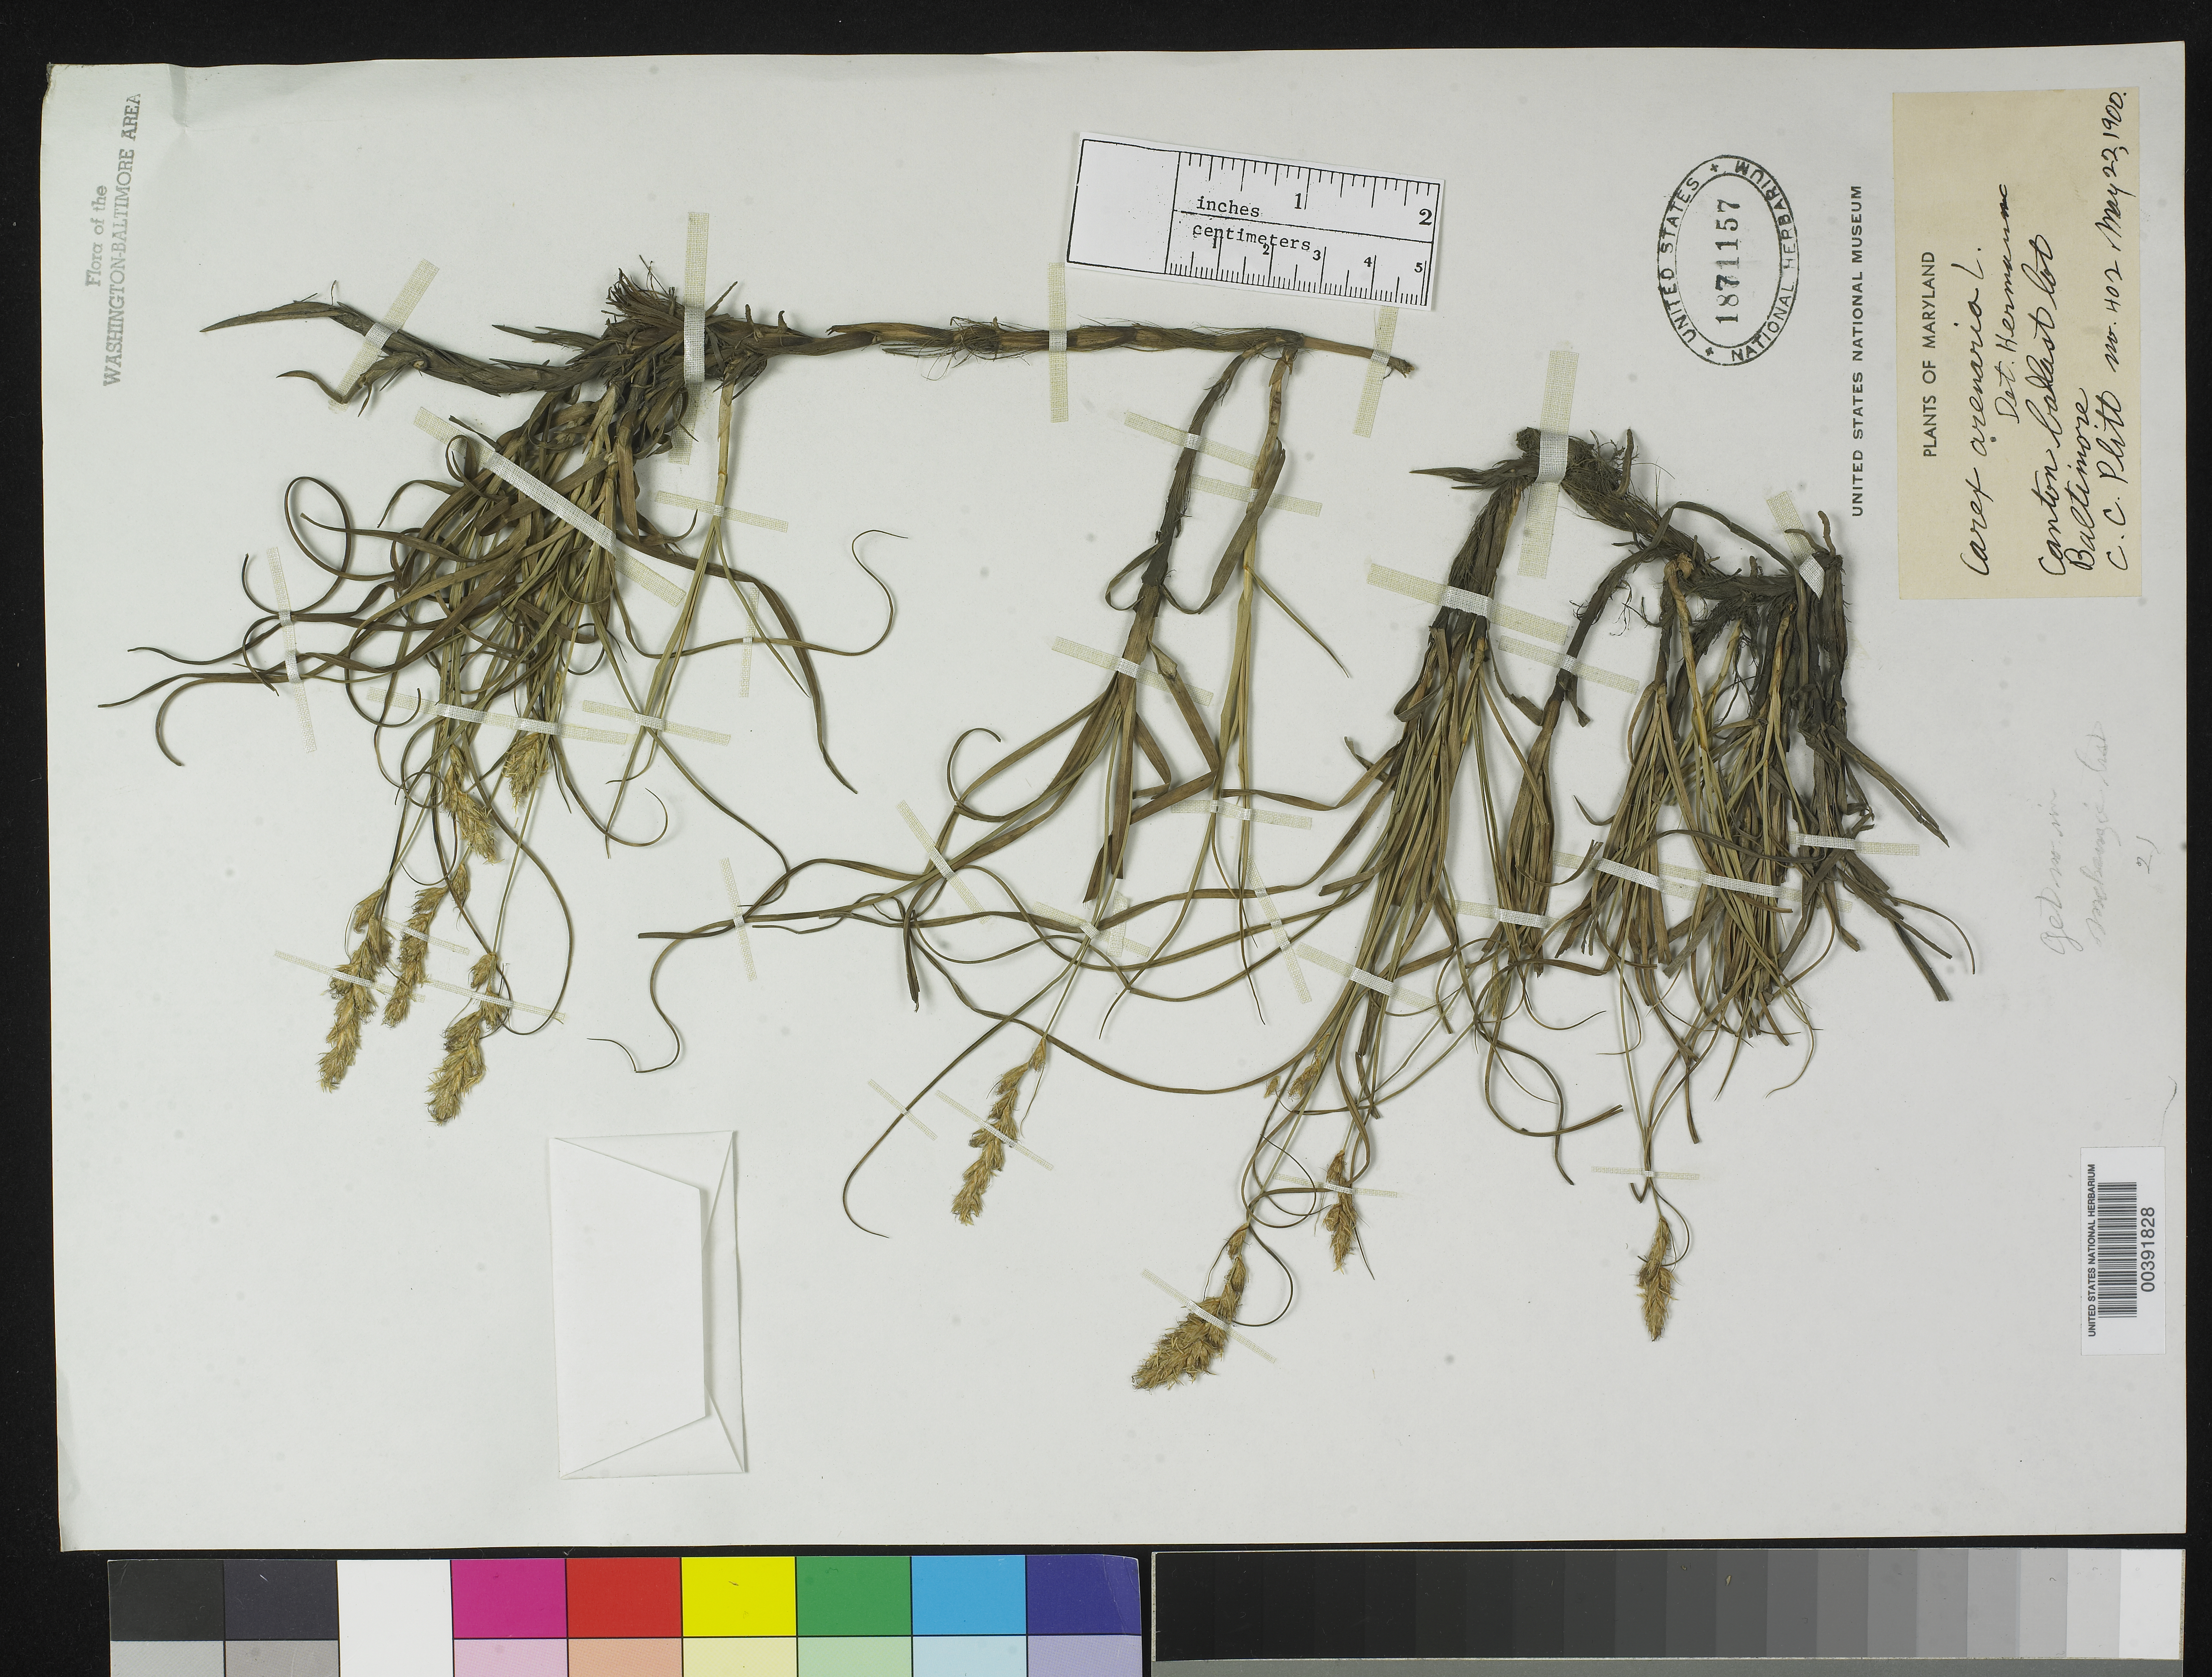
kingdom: Plantae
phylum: Tracheophyta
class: Liliopsida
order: Poales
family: Cyperaceae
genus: Carex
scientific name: Carex arenaria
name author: L.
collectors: C. Plitt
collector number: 402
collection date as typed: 22 May 1900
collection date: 1900-05-22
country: United States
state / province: Maryland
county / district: City of Baltimore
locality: Baltimore, Canton Ballast lot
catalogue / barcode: US 1871157